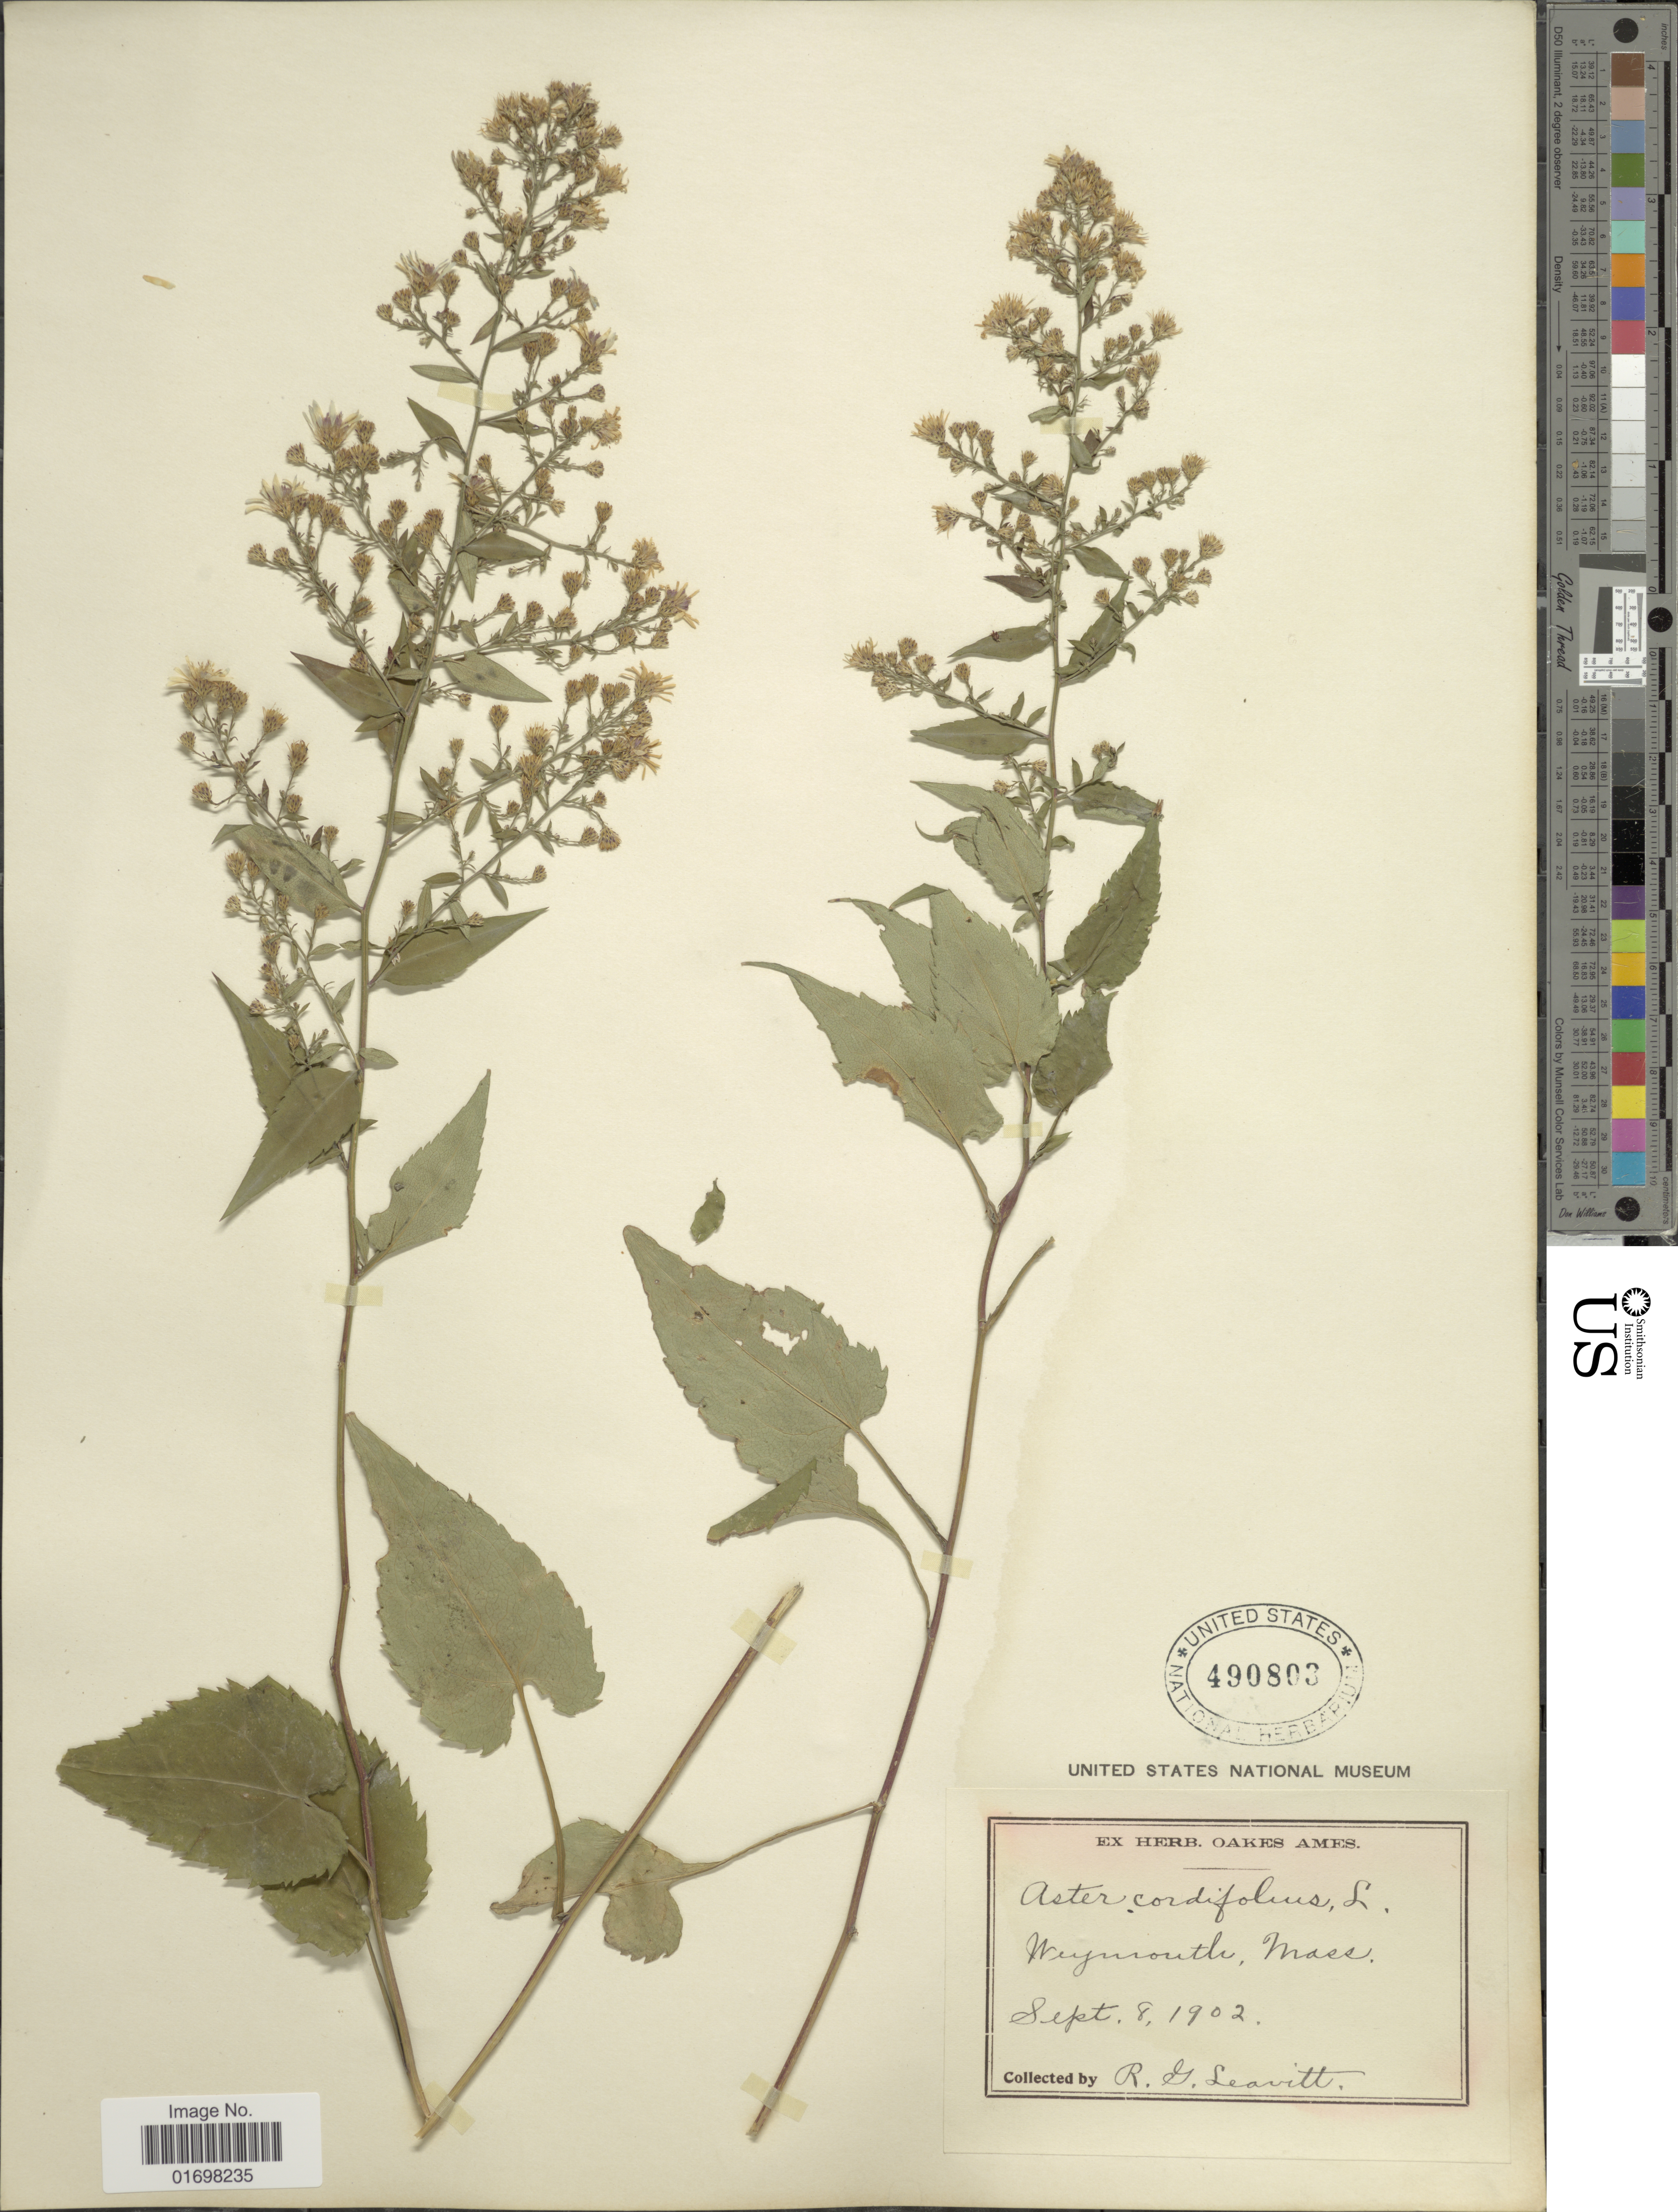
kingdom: Plantae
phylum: Tracheophyta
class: Magnoliopsida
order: Asterales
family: Asteraceae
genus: Symphyotrichum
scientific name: Symphyotrichum cordifolium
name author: (L.) G.L. Nesom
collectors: R. G. Leavitt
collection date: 1902-09-08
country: United States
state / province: Massachusetts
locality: Weymouth, Mass.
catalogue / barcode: US 490803